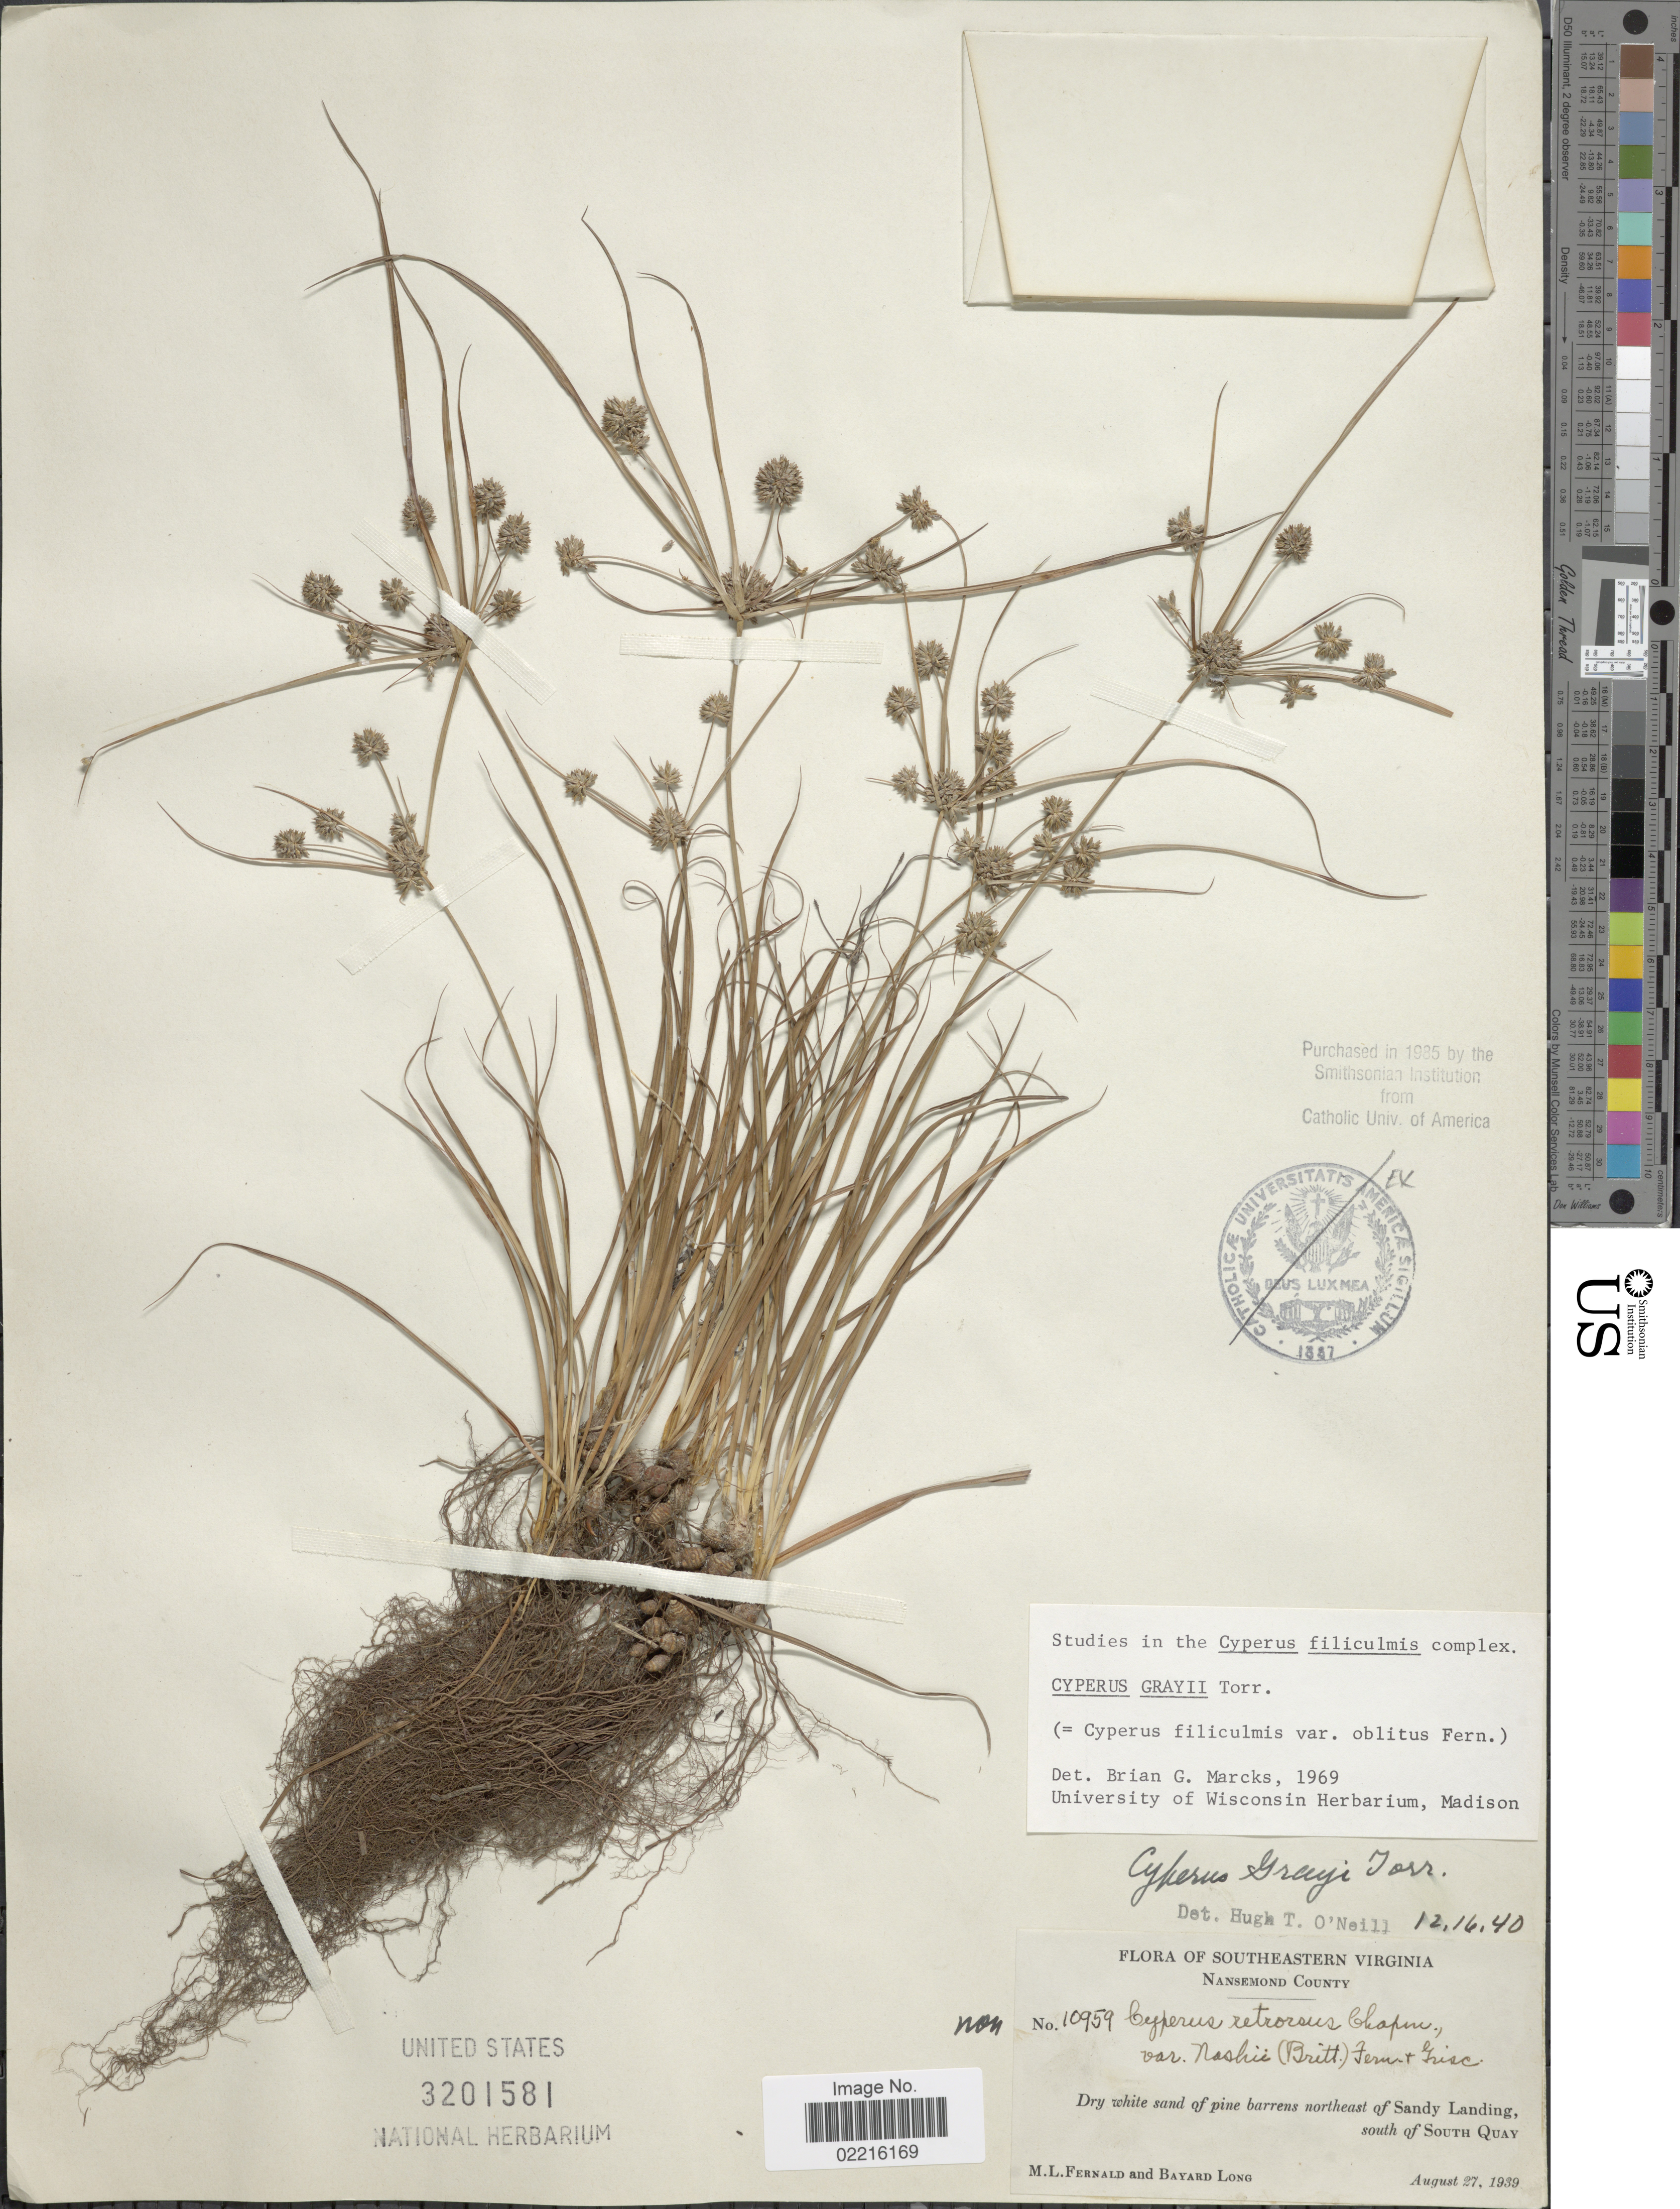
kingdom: Plantae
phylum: Tracheophyta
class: Liliopsida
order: Poales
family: Cyperaceae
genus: Cyperus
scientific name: Cyperus grayi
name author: Torr.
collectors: M. L. Fernald & B. Long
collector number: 10959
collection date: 1939-08-27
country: United States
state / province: Virginia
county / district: City of Suffolk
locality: Southeastern Virginia, Nansemond County, Dry white sand of pine barrens northeast of Sandy Landing, south of South Quay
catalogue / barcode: US 3201581